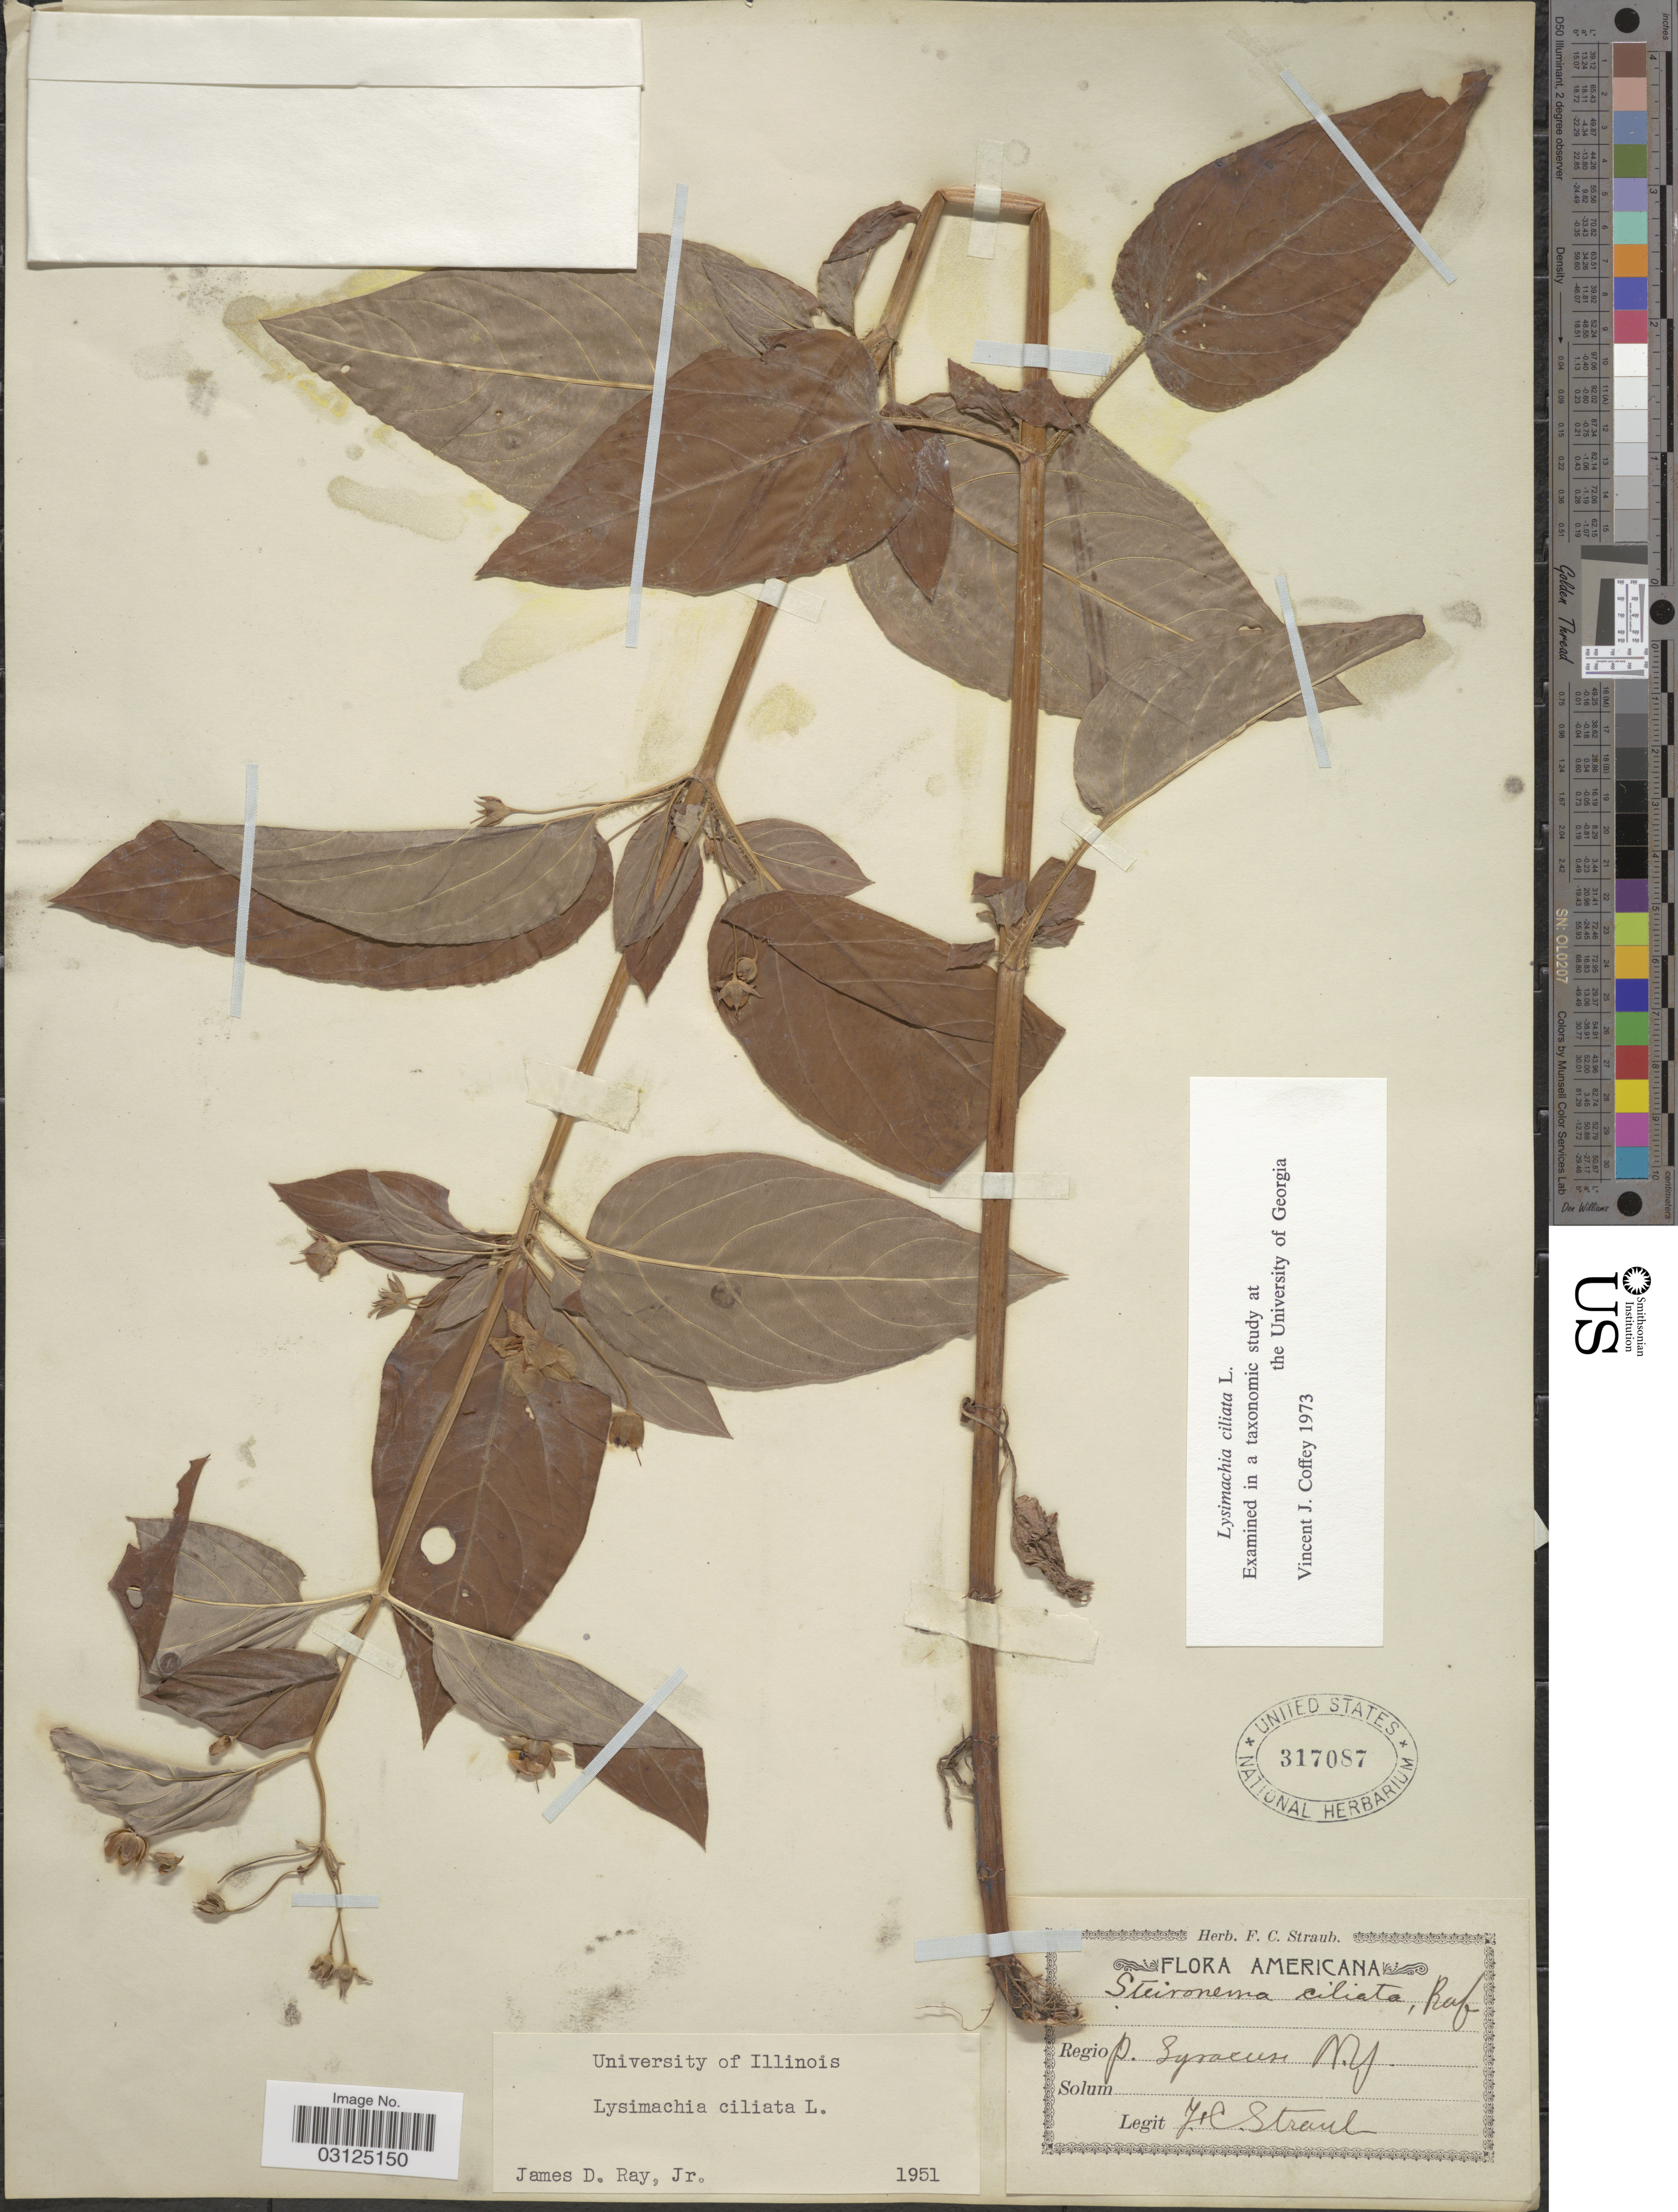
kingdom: Plantae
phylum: Tracheophyta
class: Magnoliopsida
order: Ericales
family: Primulaceae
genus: Lysimachia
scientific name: Lysimachia ciliata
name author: L.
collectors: F. Straub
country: United States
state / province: New York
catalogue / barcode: US 317087